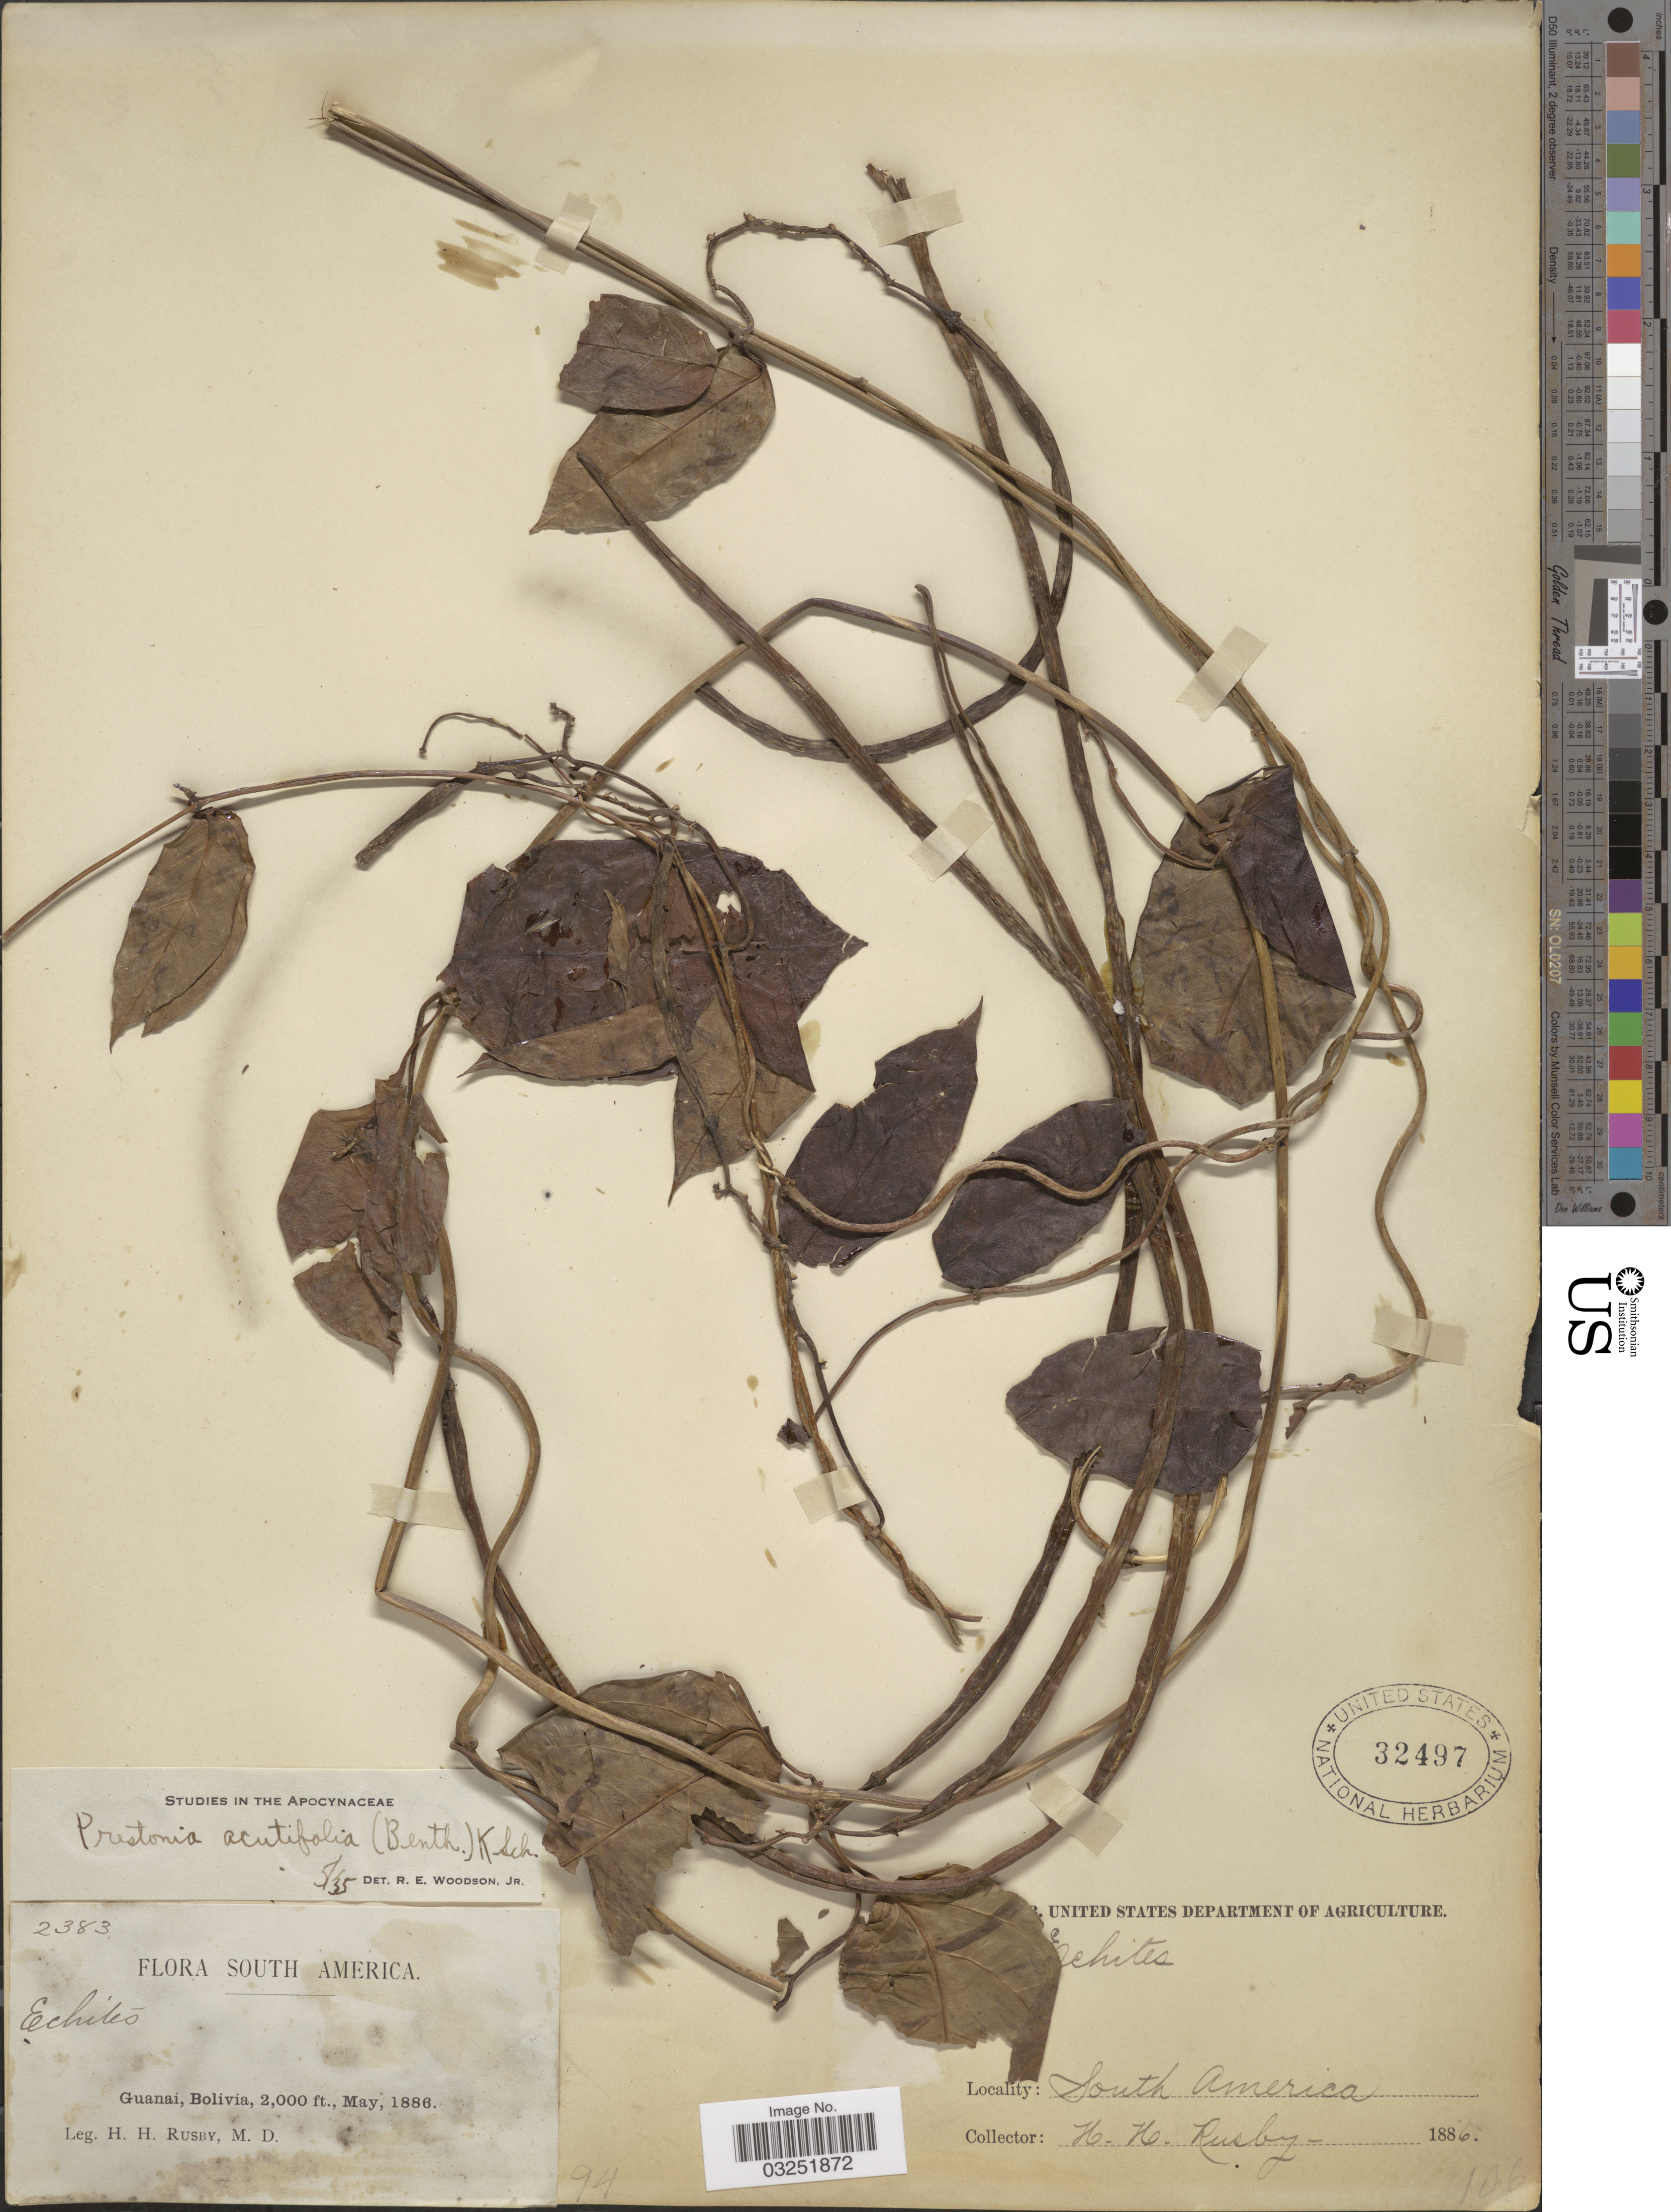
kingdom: Plantae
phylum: Tracheophyta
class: Magnoliopsida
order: Gentianales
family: Apocynaceae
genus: Prestonia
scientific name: Prestonia acutifolia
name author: (Benth. & Müll. Arg.) K. Schum.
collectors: H. H. Rusby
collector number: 2383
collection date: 1886-05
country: Bolivia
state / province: La Páz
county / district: Larecaja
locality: Guanay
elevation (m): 610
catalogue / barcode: US 32497